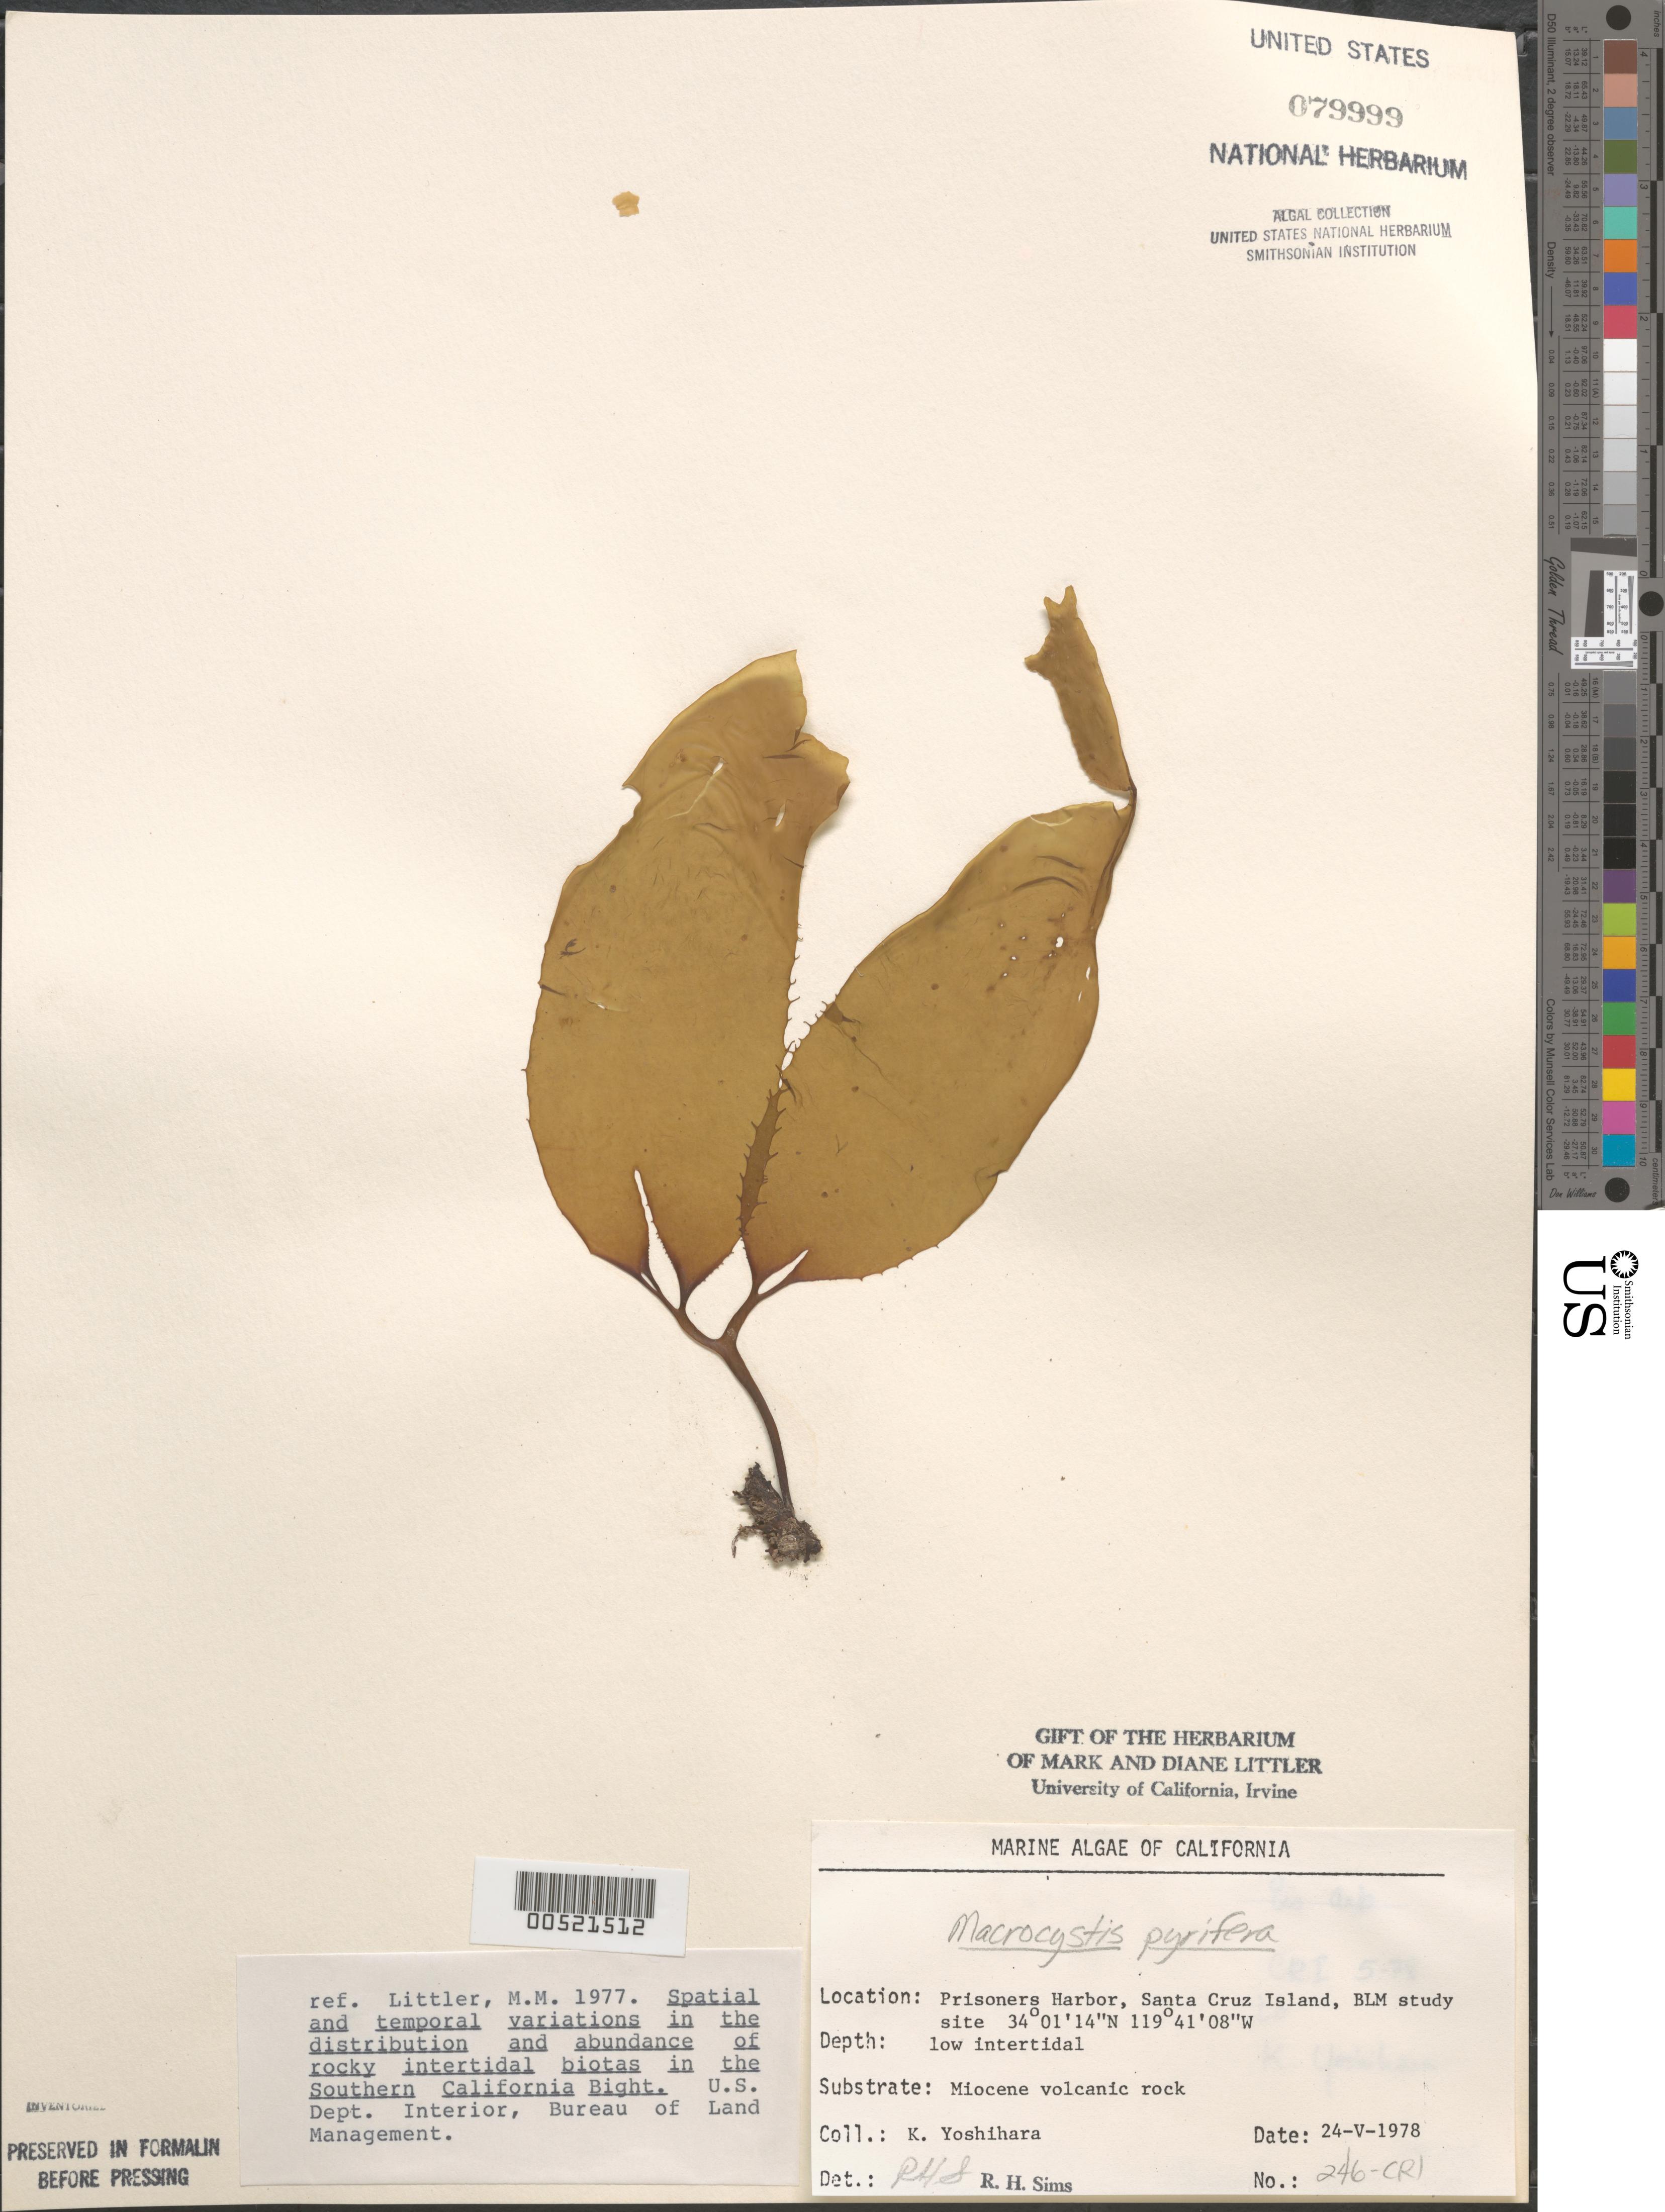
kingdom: Chromista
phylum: Ochrophyta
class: Phaeophyceae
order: Laminariales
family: Laminariaceae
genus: Macrocystis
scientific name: Macrocystis pyrifera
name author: (L.) C. Agardh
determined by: Sims, Robert H.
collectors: K. Yoshihara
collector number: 246-cri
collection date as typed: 24 May 1978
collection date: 1978-05-24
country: United States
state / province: California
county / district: Santa Barbara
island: Santa Cruz Island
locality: Prisoners Harbor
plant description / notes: BLM-SOCALBIGHT Rocky Intertidal Survey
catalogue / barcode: US 79999